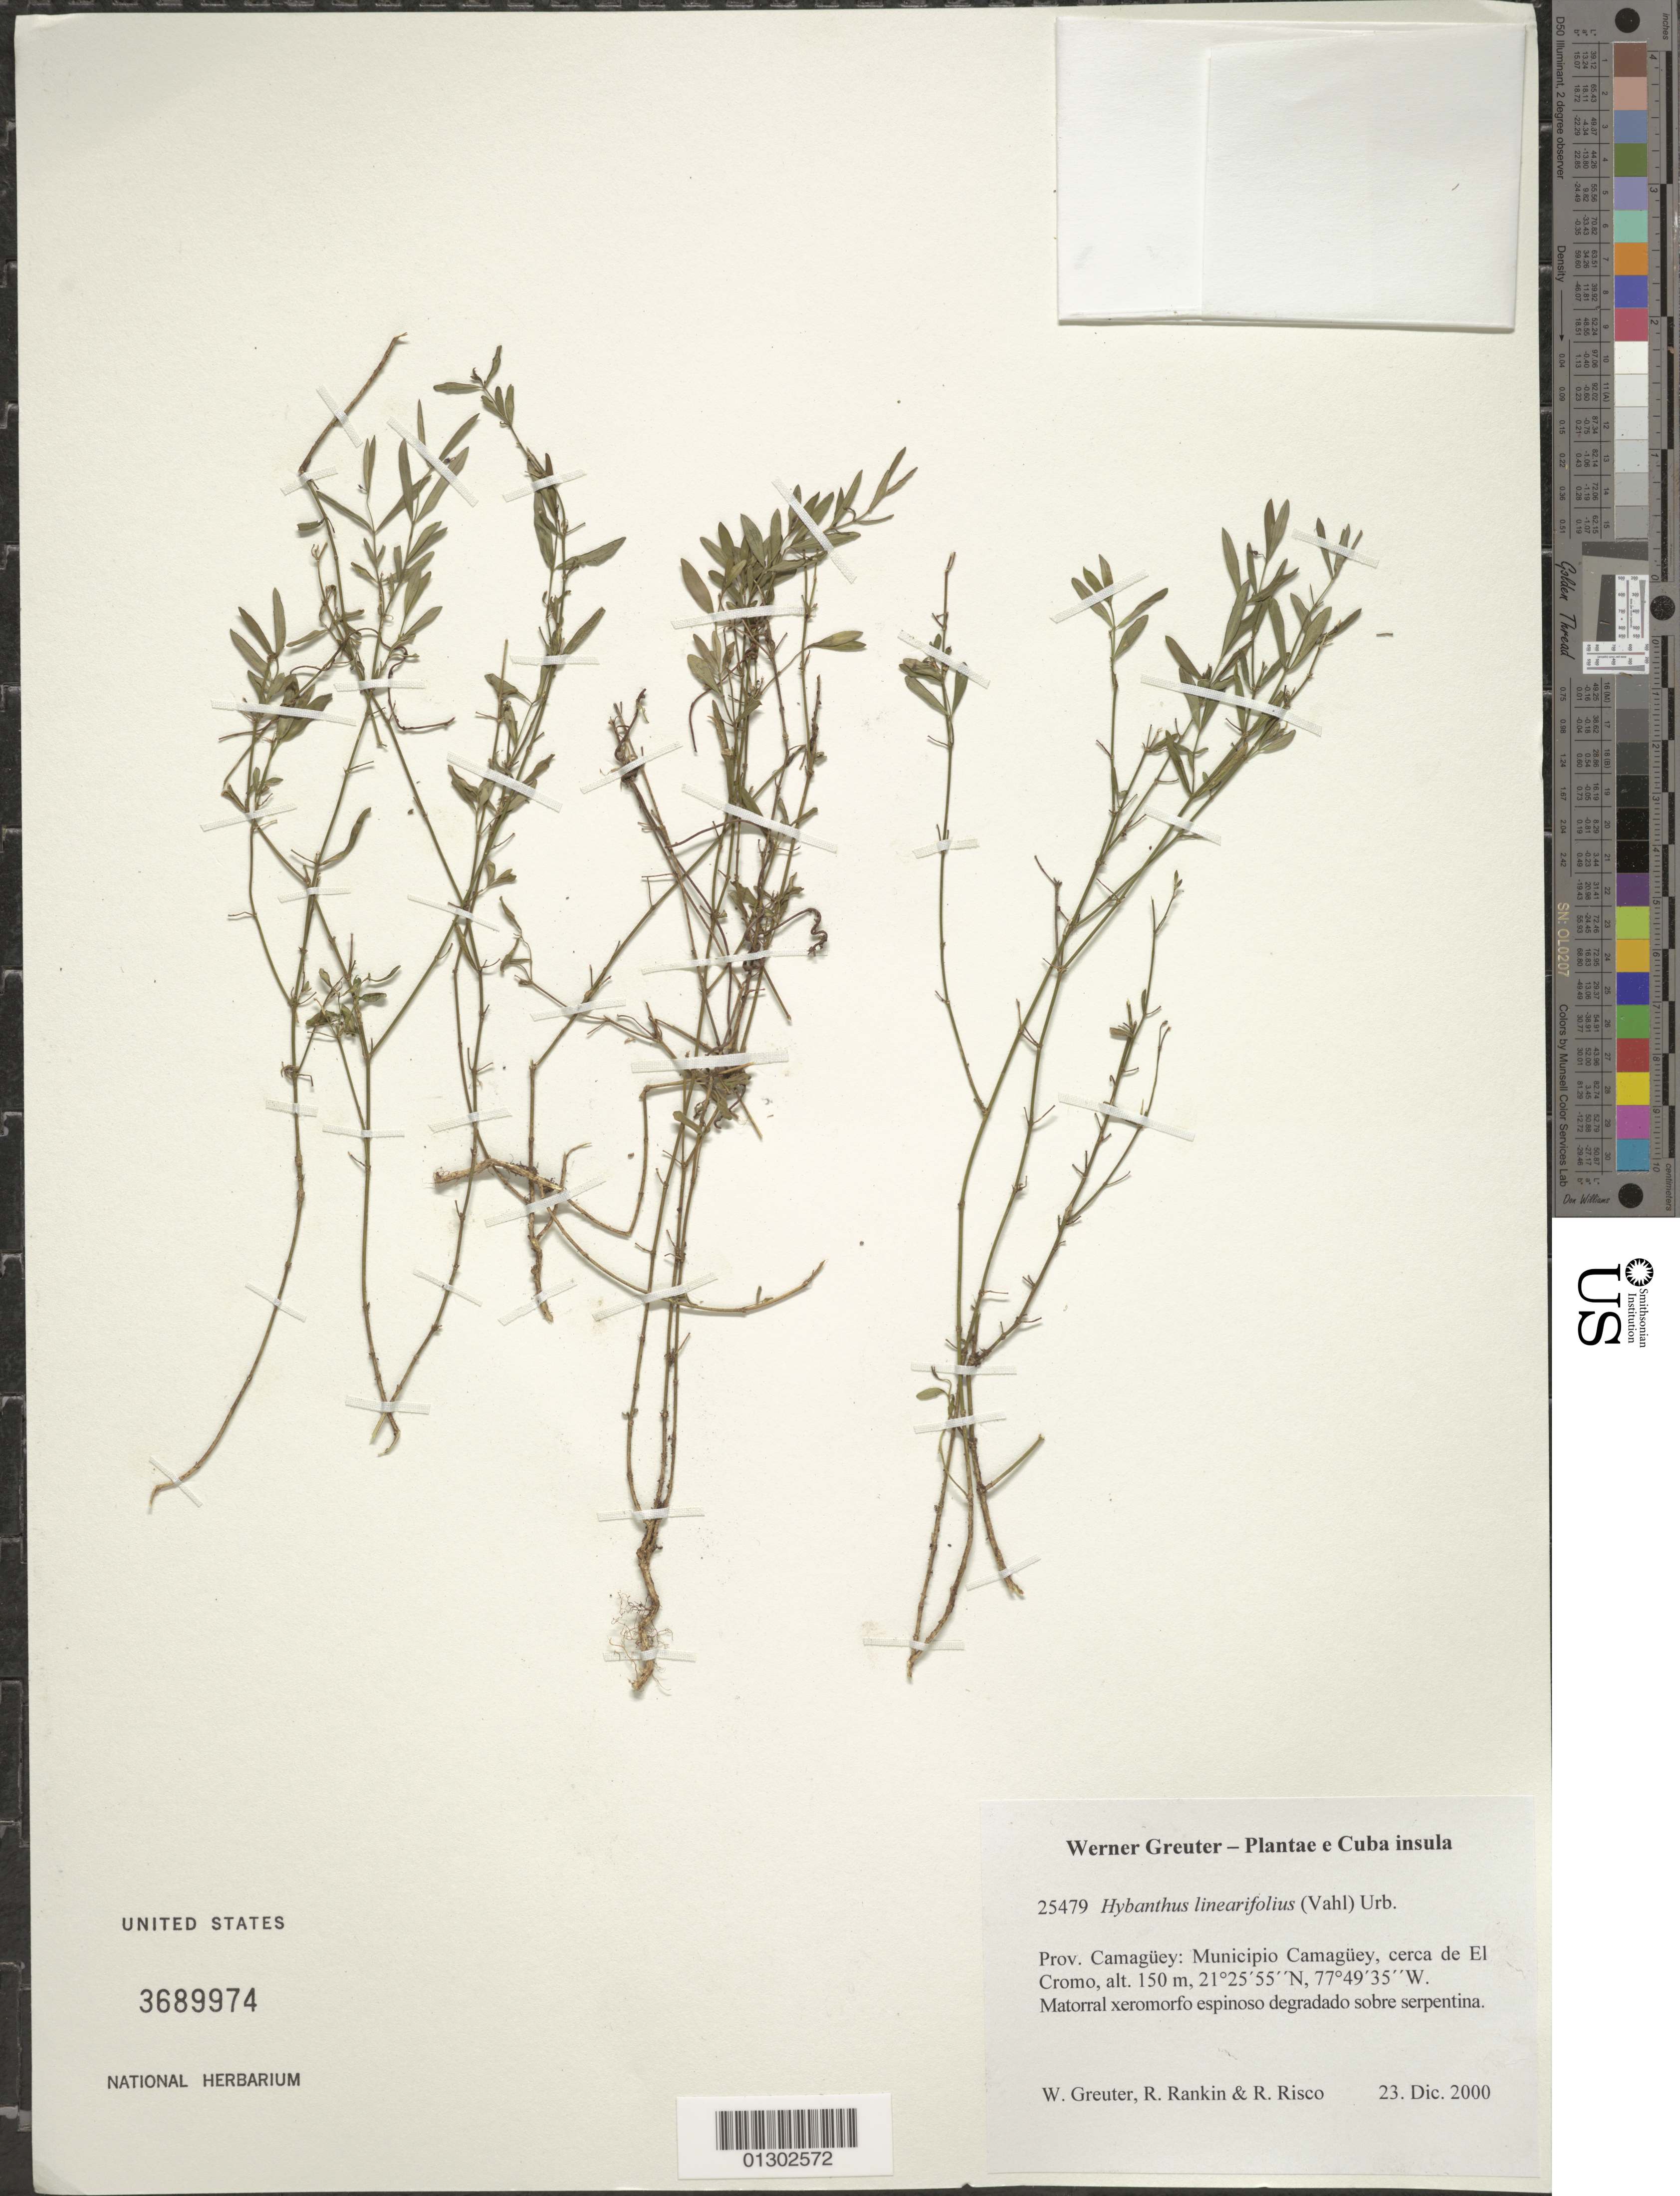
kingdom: Plantae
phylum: Tracheophyta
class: Magnoliopsida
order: Malpighiales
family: Violaceae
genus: Pombalia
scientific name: Pombalia linearifolia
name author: (Vahl) Paula-Souza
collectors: W. R. Greuter, R. Rankin Rodriguez & R. Risco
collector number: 25479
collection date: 2000-12-23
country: Cuba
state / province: Camagüey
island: Cuba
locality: Municipio Camagüey, cerca de El Cromo.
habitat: Matorral xeromorfo espinoso degradado sobre serpentina.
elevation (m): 150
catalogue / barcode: US 3689974